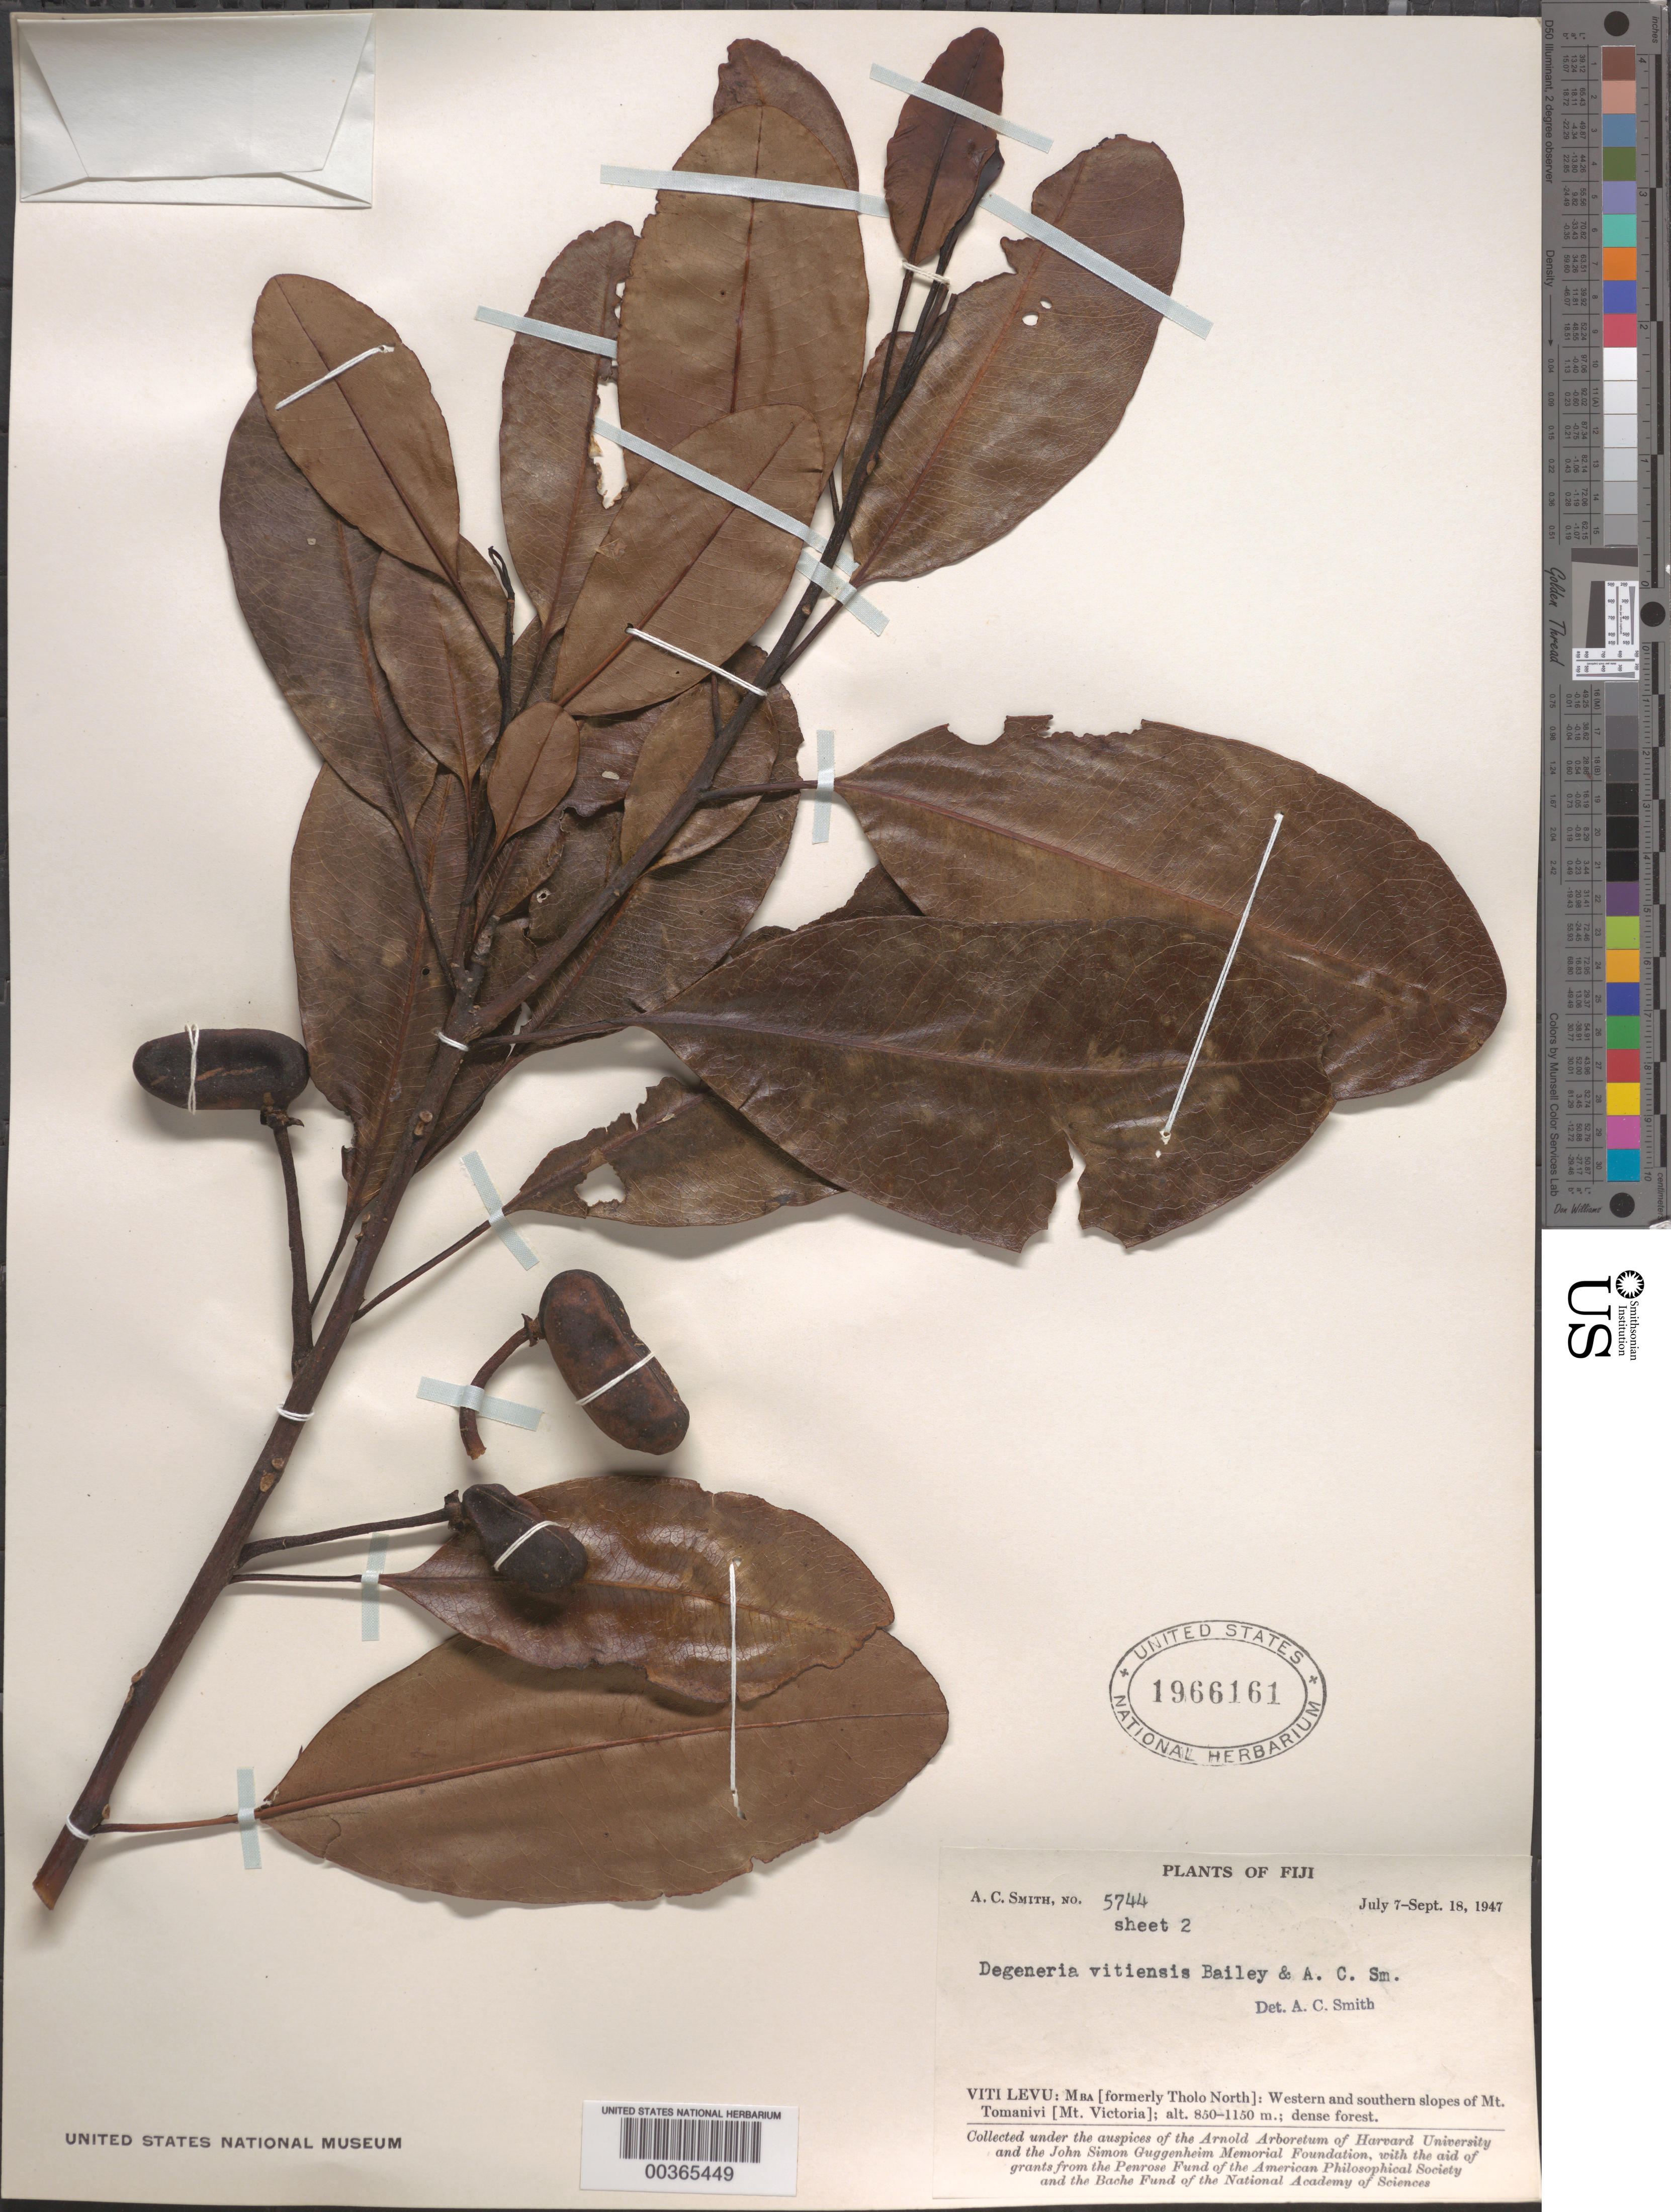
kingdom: Plantae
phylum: Tracheophyta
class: Magnoliopsida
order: Magnoliales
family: Degeneriaceae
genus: Degeneria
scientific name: Degeneria vitiensis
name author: L.W. Bailey & A.C. Sm.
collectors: A. C. Smith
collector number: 5744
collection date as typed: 07 Jul 1947 to 18 Sep 1947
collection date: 1947-07-07/1947-09-18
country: Fiji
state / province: Western Division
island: Viti Levu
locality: Mba Prov., w and s slopes of mt. tomanivi (mt. victoria)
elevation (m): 850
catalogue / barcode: US 1966161